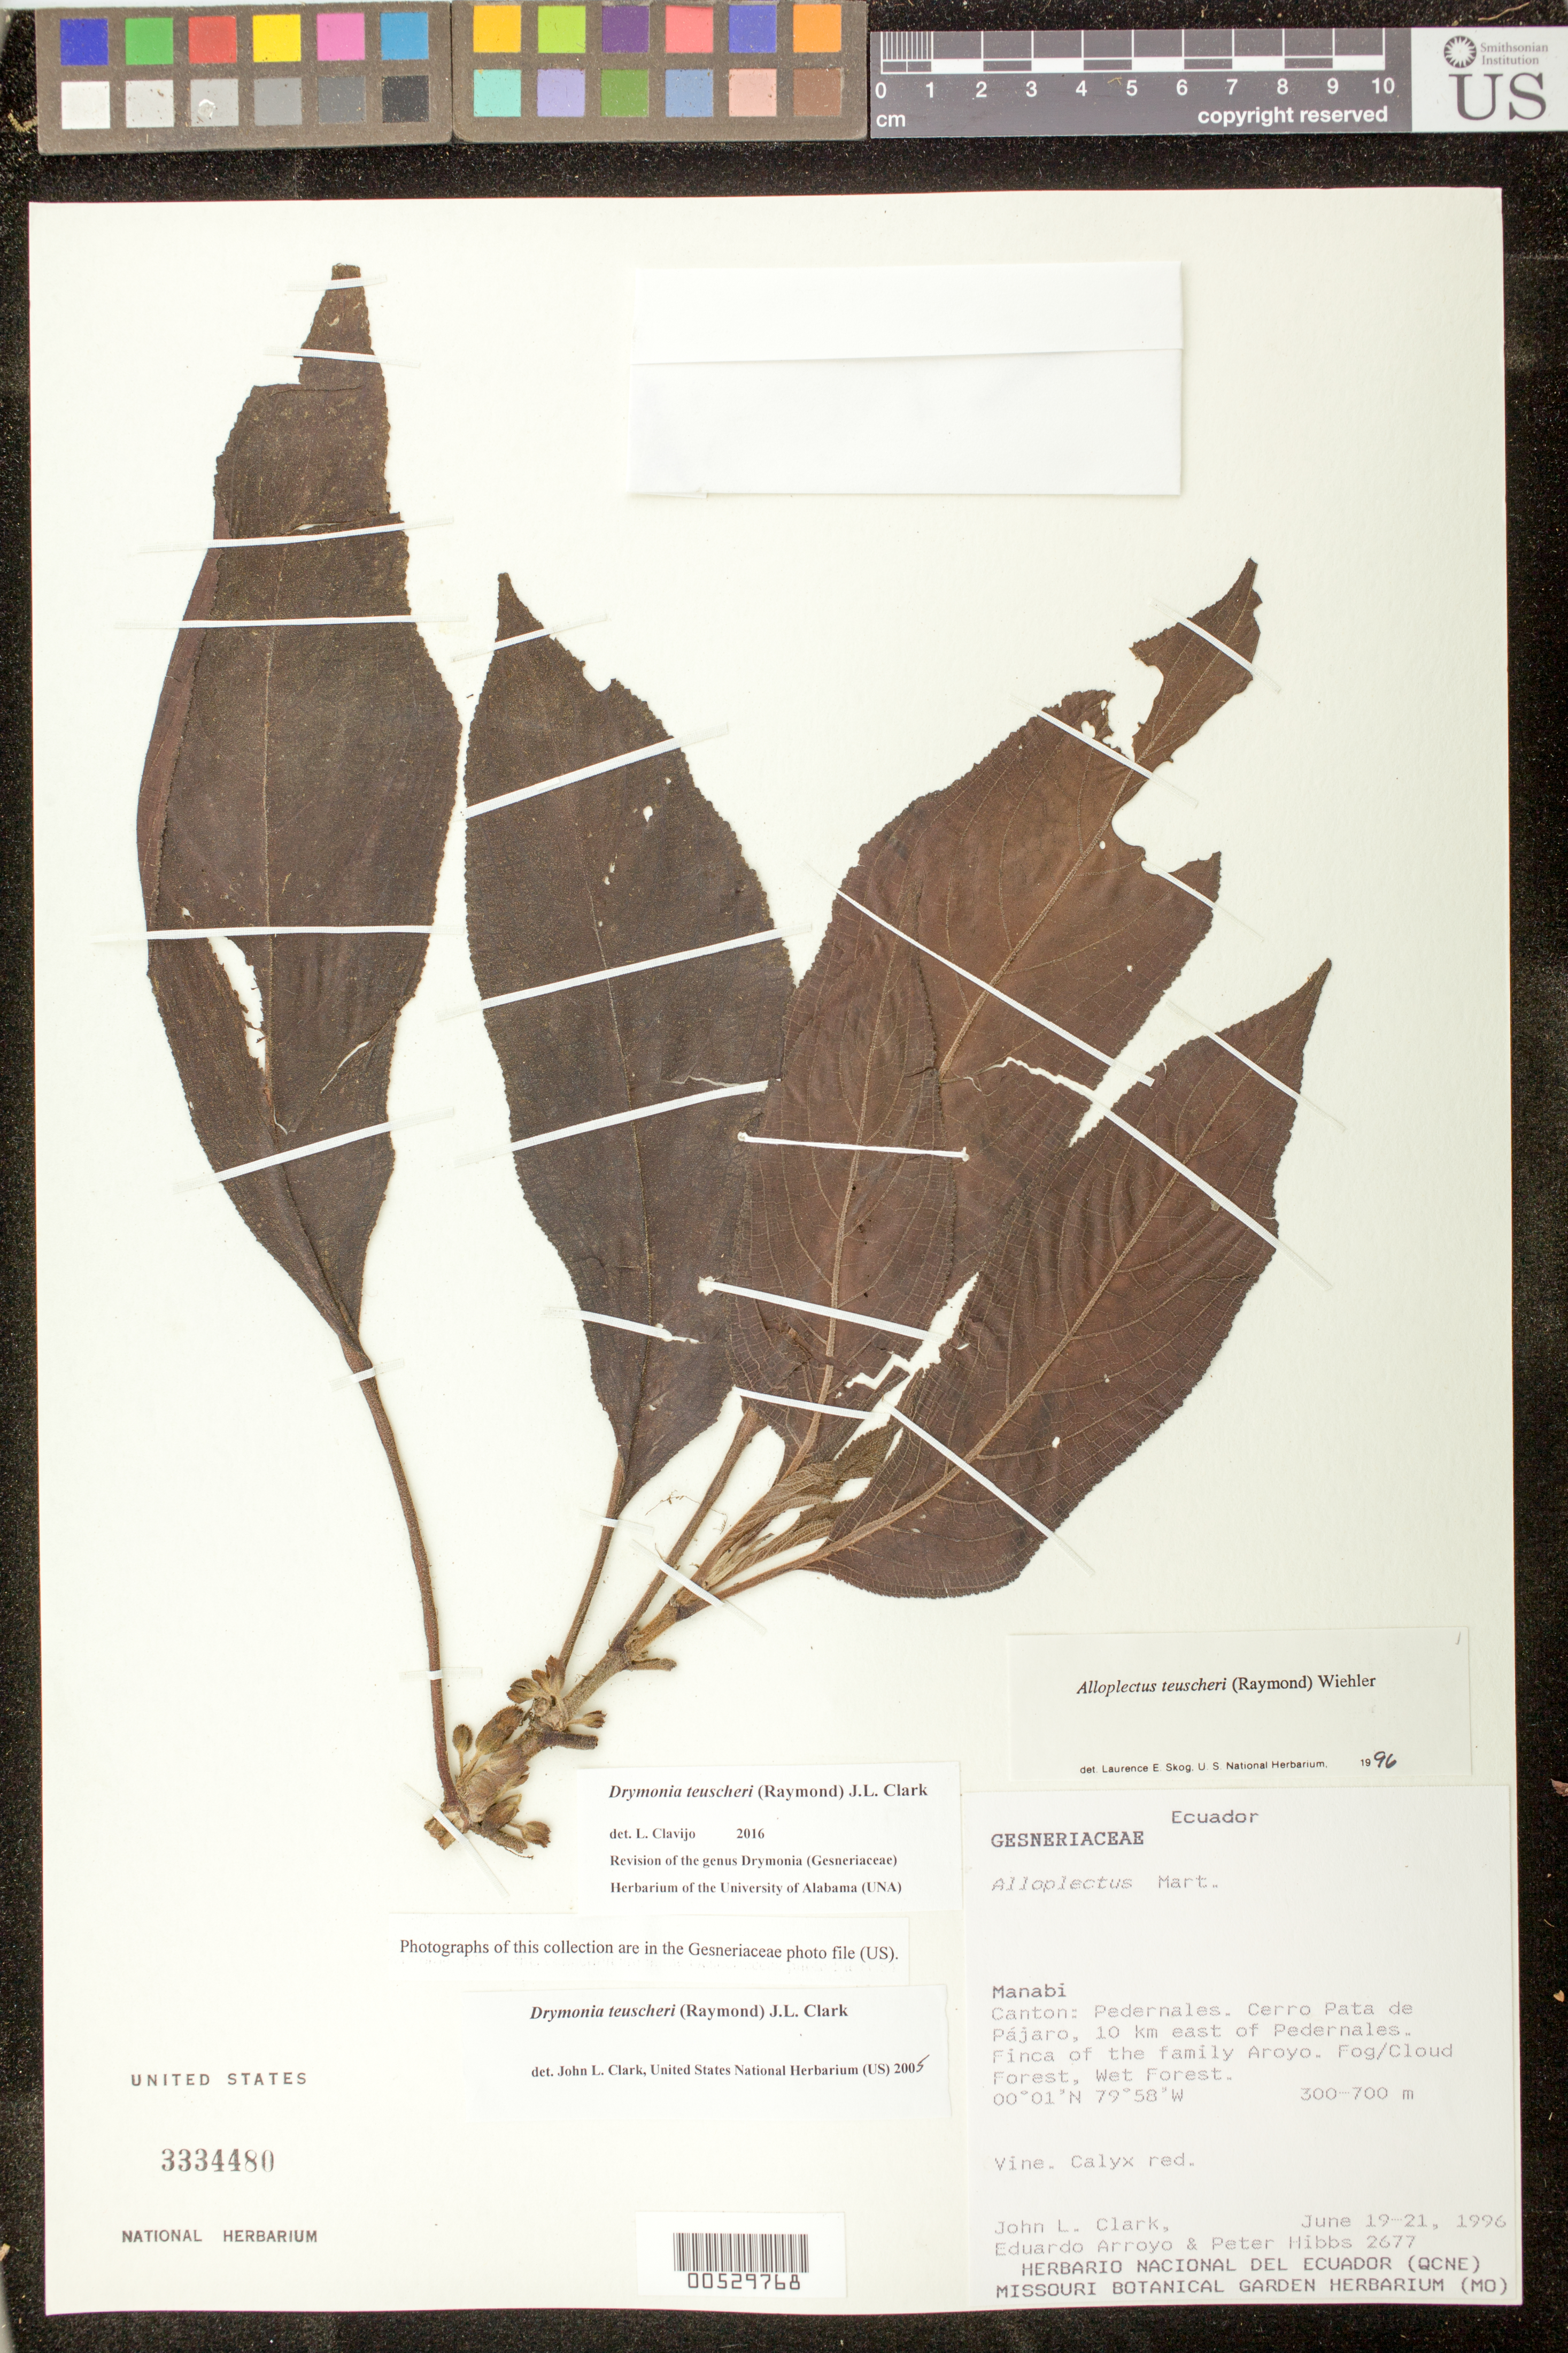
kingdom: Plantae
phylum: Tracheophyta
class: Magnoliopsida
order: Lamiales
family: Gesneriaceae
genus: Drymonia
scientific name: Drymonia teuscheri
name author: (Raymond) J.L. Clark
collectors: J. L. Clark, E. Arroyo & P. Hibbs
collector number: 2677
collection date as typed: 19-21 Jun 1996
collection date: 1996-06-19/1996-06-21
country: Ecuador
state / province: Manabí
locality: Canton Pedernales, Cerro Pata de Pájaro, 10 km E of Pedernales, Finca of the family Aroyo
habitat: Fog/cloud forest, wet forest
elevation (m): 300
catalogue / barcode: US 3334480